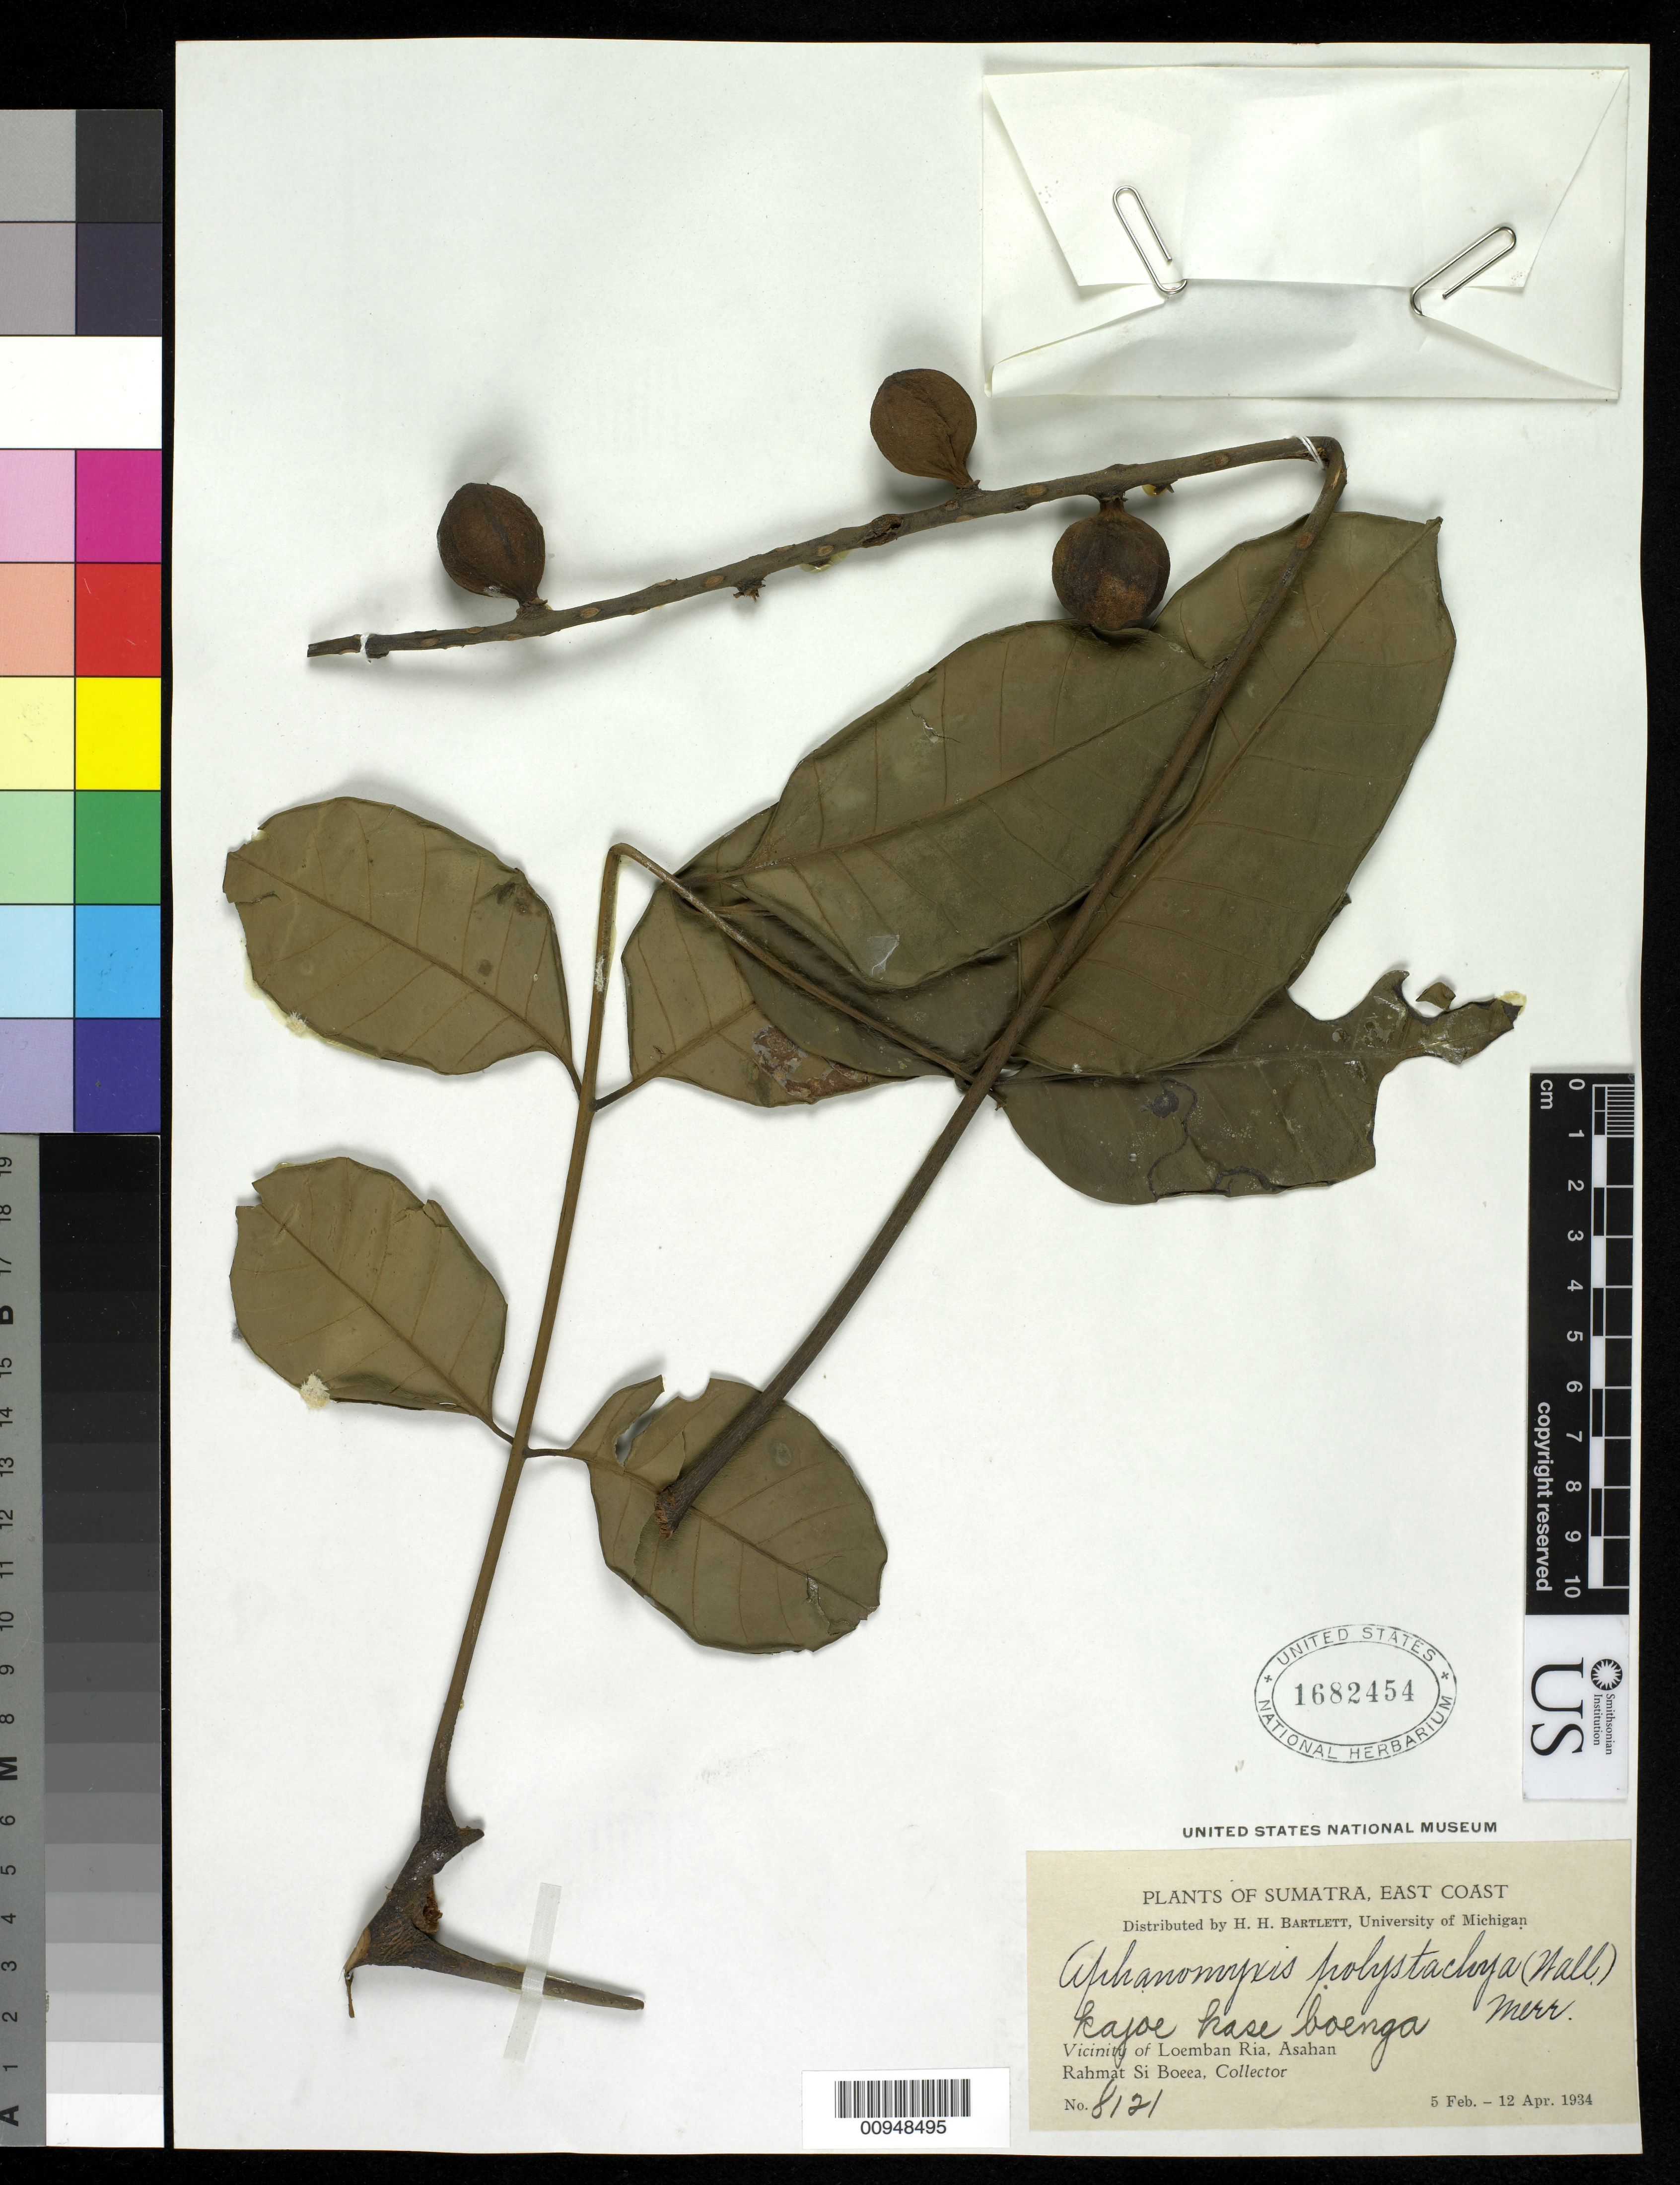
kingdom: Plantae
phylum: Tracheophyta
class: Magnoliopsida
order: Sapindales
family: Meliaceae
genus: Aphanamixis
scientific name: Aphanamixis polystachya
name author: (Wall.) R. Parker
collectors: Rahmat Si Boeea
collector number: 8121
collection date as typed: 05 Feb 1934 to 12 Apr 1934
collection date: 1934-02-05/1934-04-12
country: Indonesia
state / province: Sumatra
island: Sumatra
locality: Vicinity of Loemban Ria, Asahan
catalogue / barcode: US 1682454